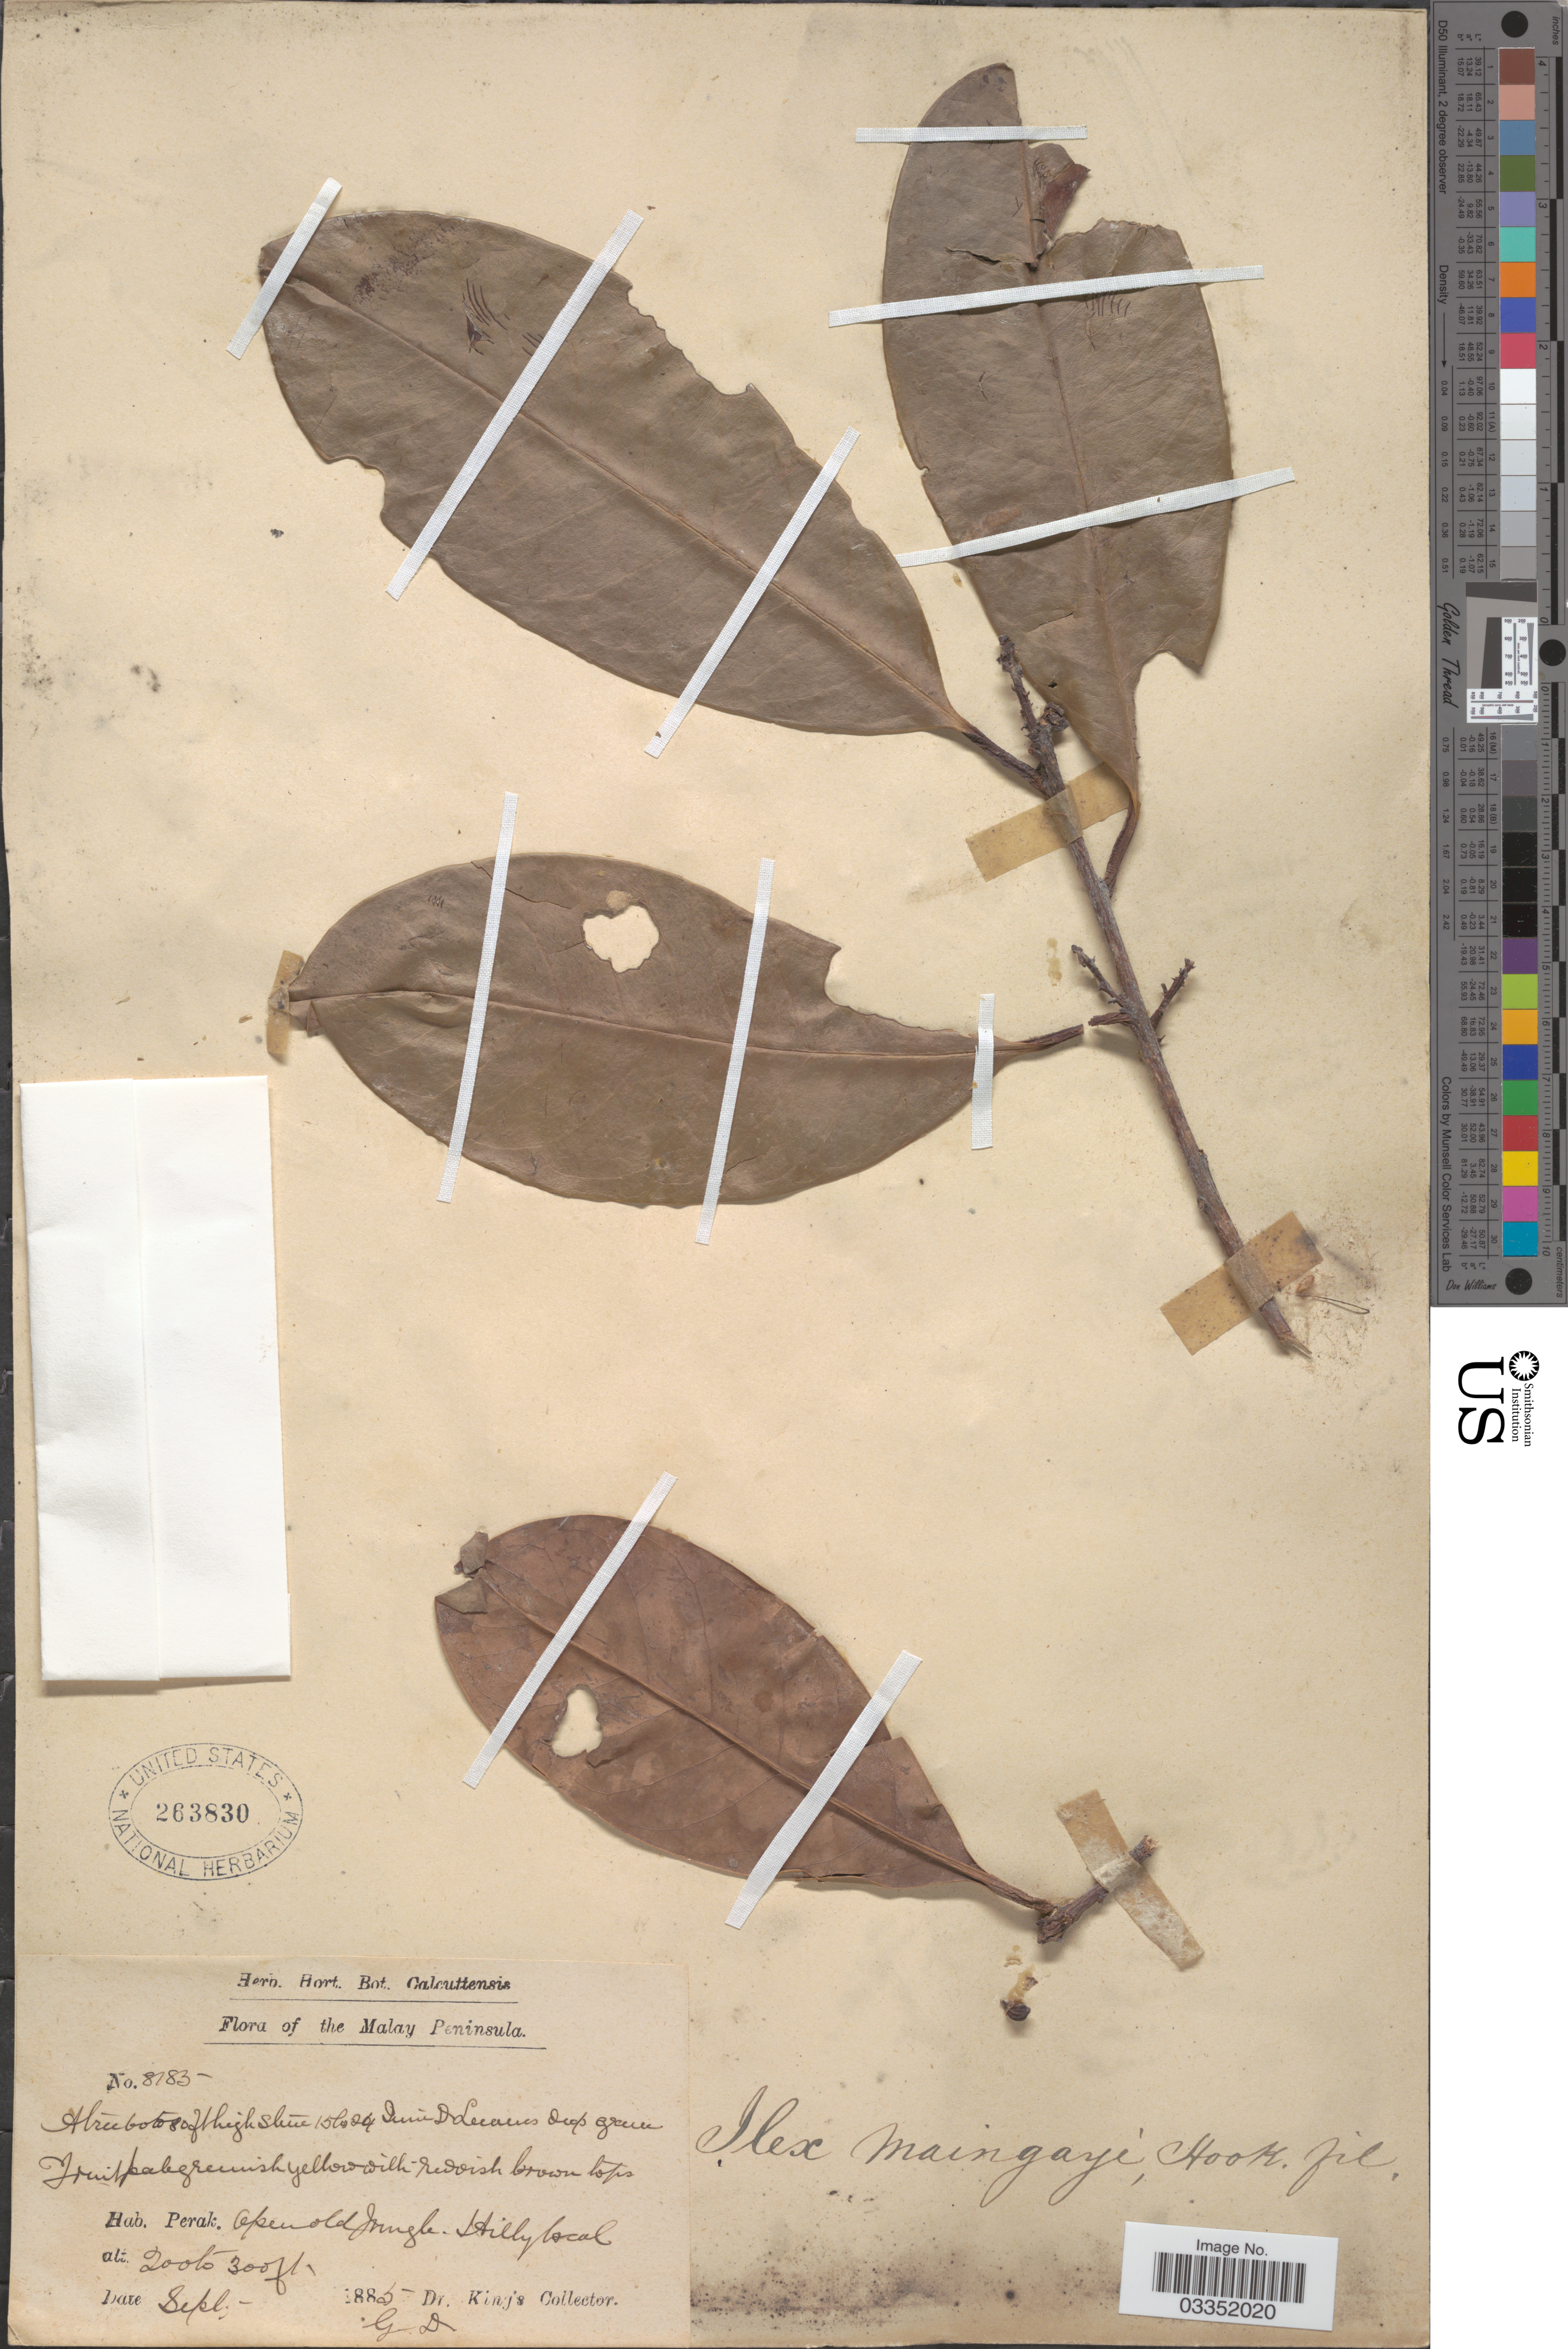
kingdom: Plantae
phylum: Tracheophyta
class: Magnoliopsida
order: Aquifoliales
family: Aquifoliaceae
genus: Ilex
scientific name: Ilex maingayi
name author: Hook. f.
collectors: Dr. King's collector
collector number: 8185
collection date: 1885-09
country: Malaysia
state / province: Perak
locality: The Malay Peninsula. Open old jungle.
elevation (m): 61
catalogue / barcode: US 263830